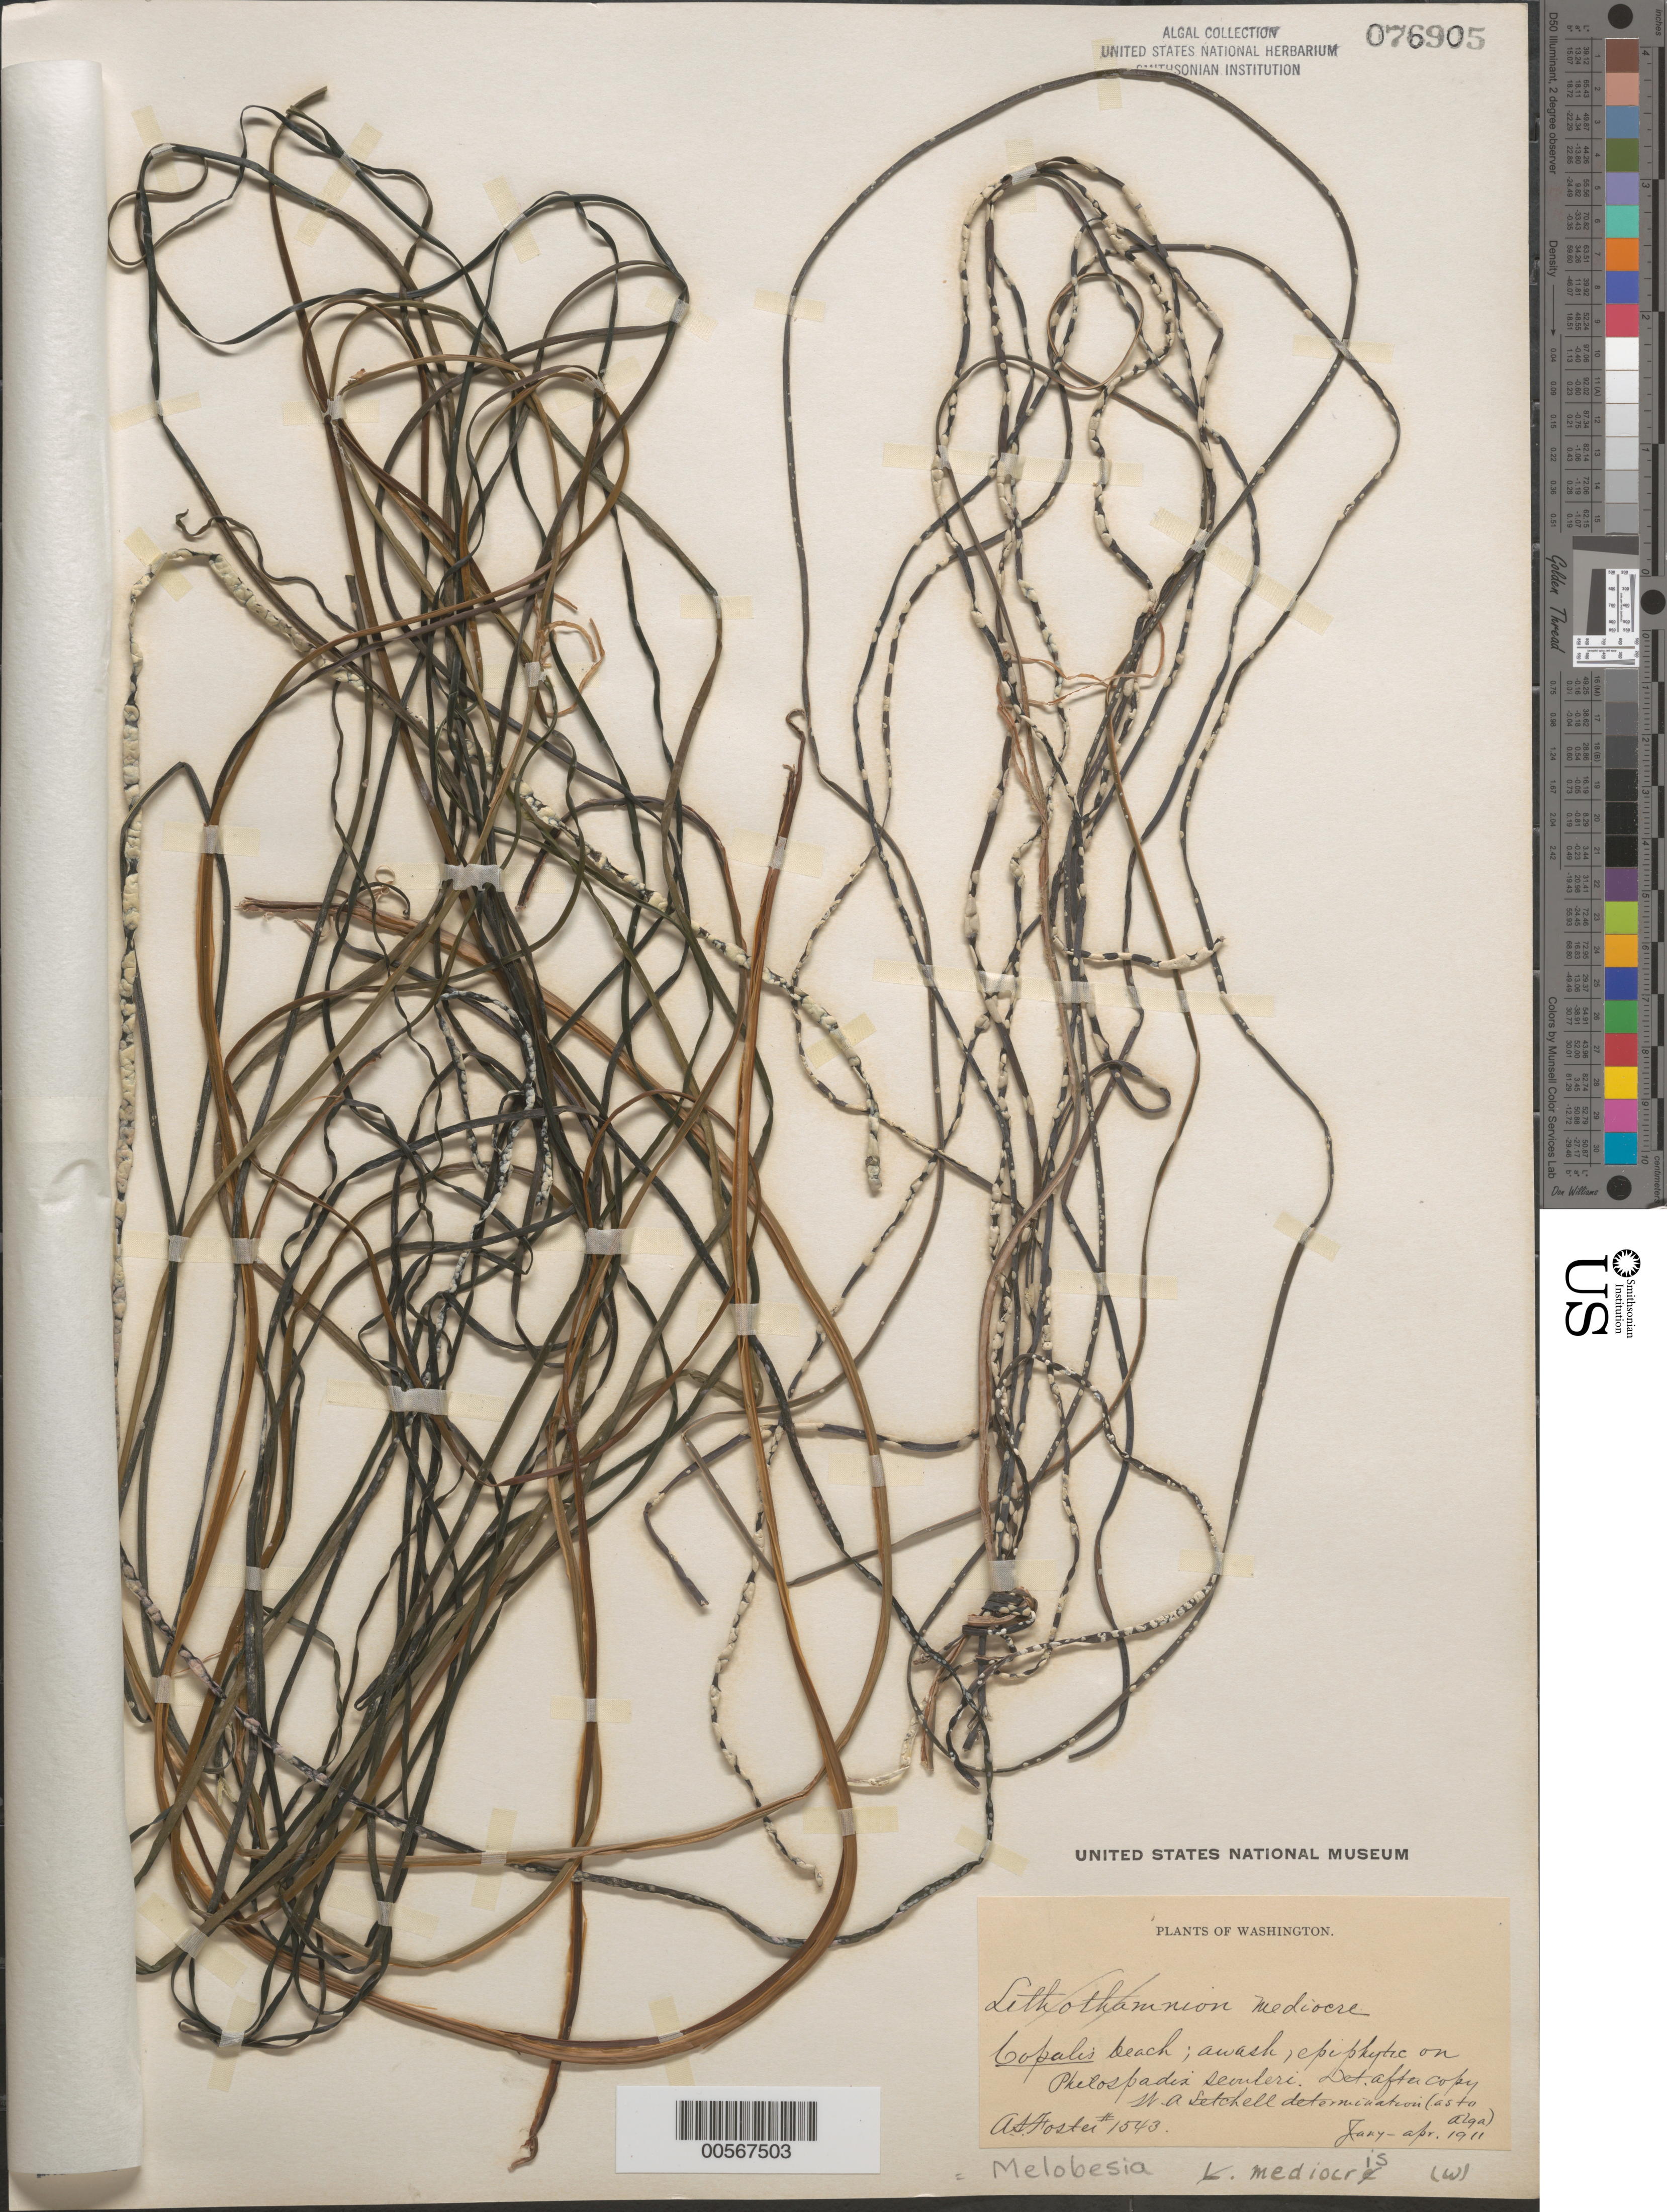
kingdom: Plantae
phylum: Rhodophyta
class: Florideophyceae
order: Corallinales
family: Hapalidiaceae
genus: Melobesia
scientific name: Melobesia mediocris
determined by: Setchell, William A.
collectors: A. S. Foster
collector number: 1543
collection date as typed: Jan 1911 TO -- Apr 1911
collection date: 1911-01/1911-04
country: United States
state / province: Washington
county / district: Grays Harbor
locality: Copalis Beach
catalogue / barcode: US 76905